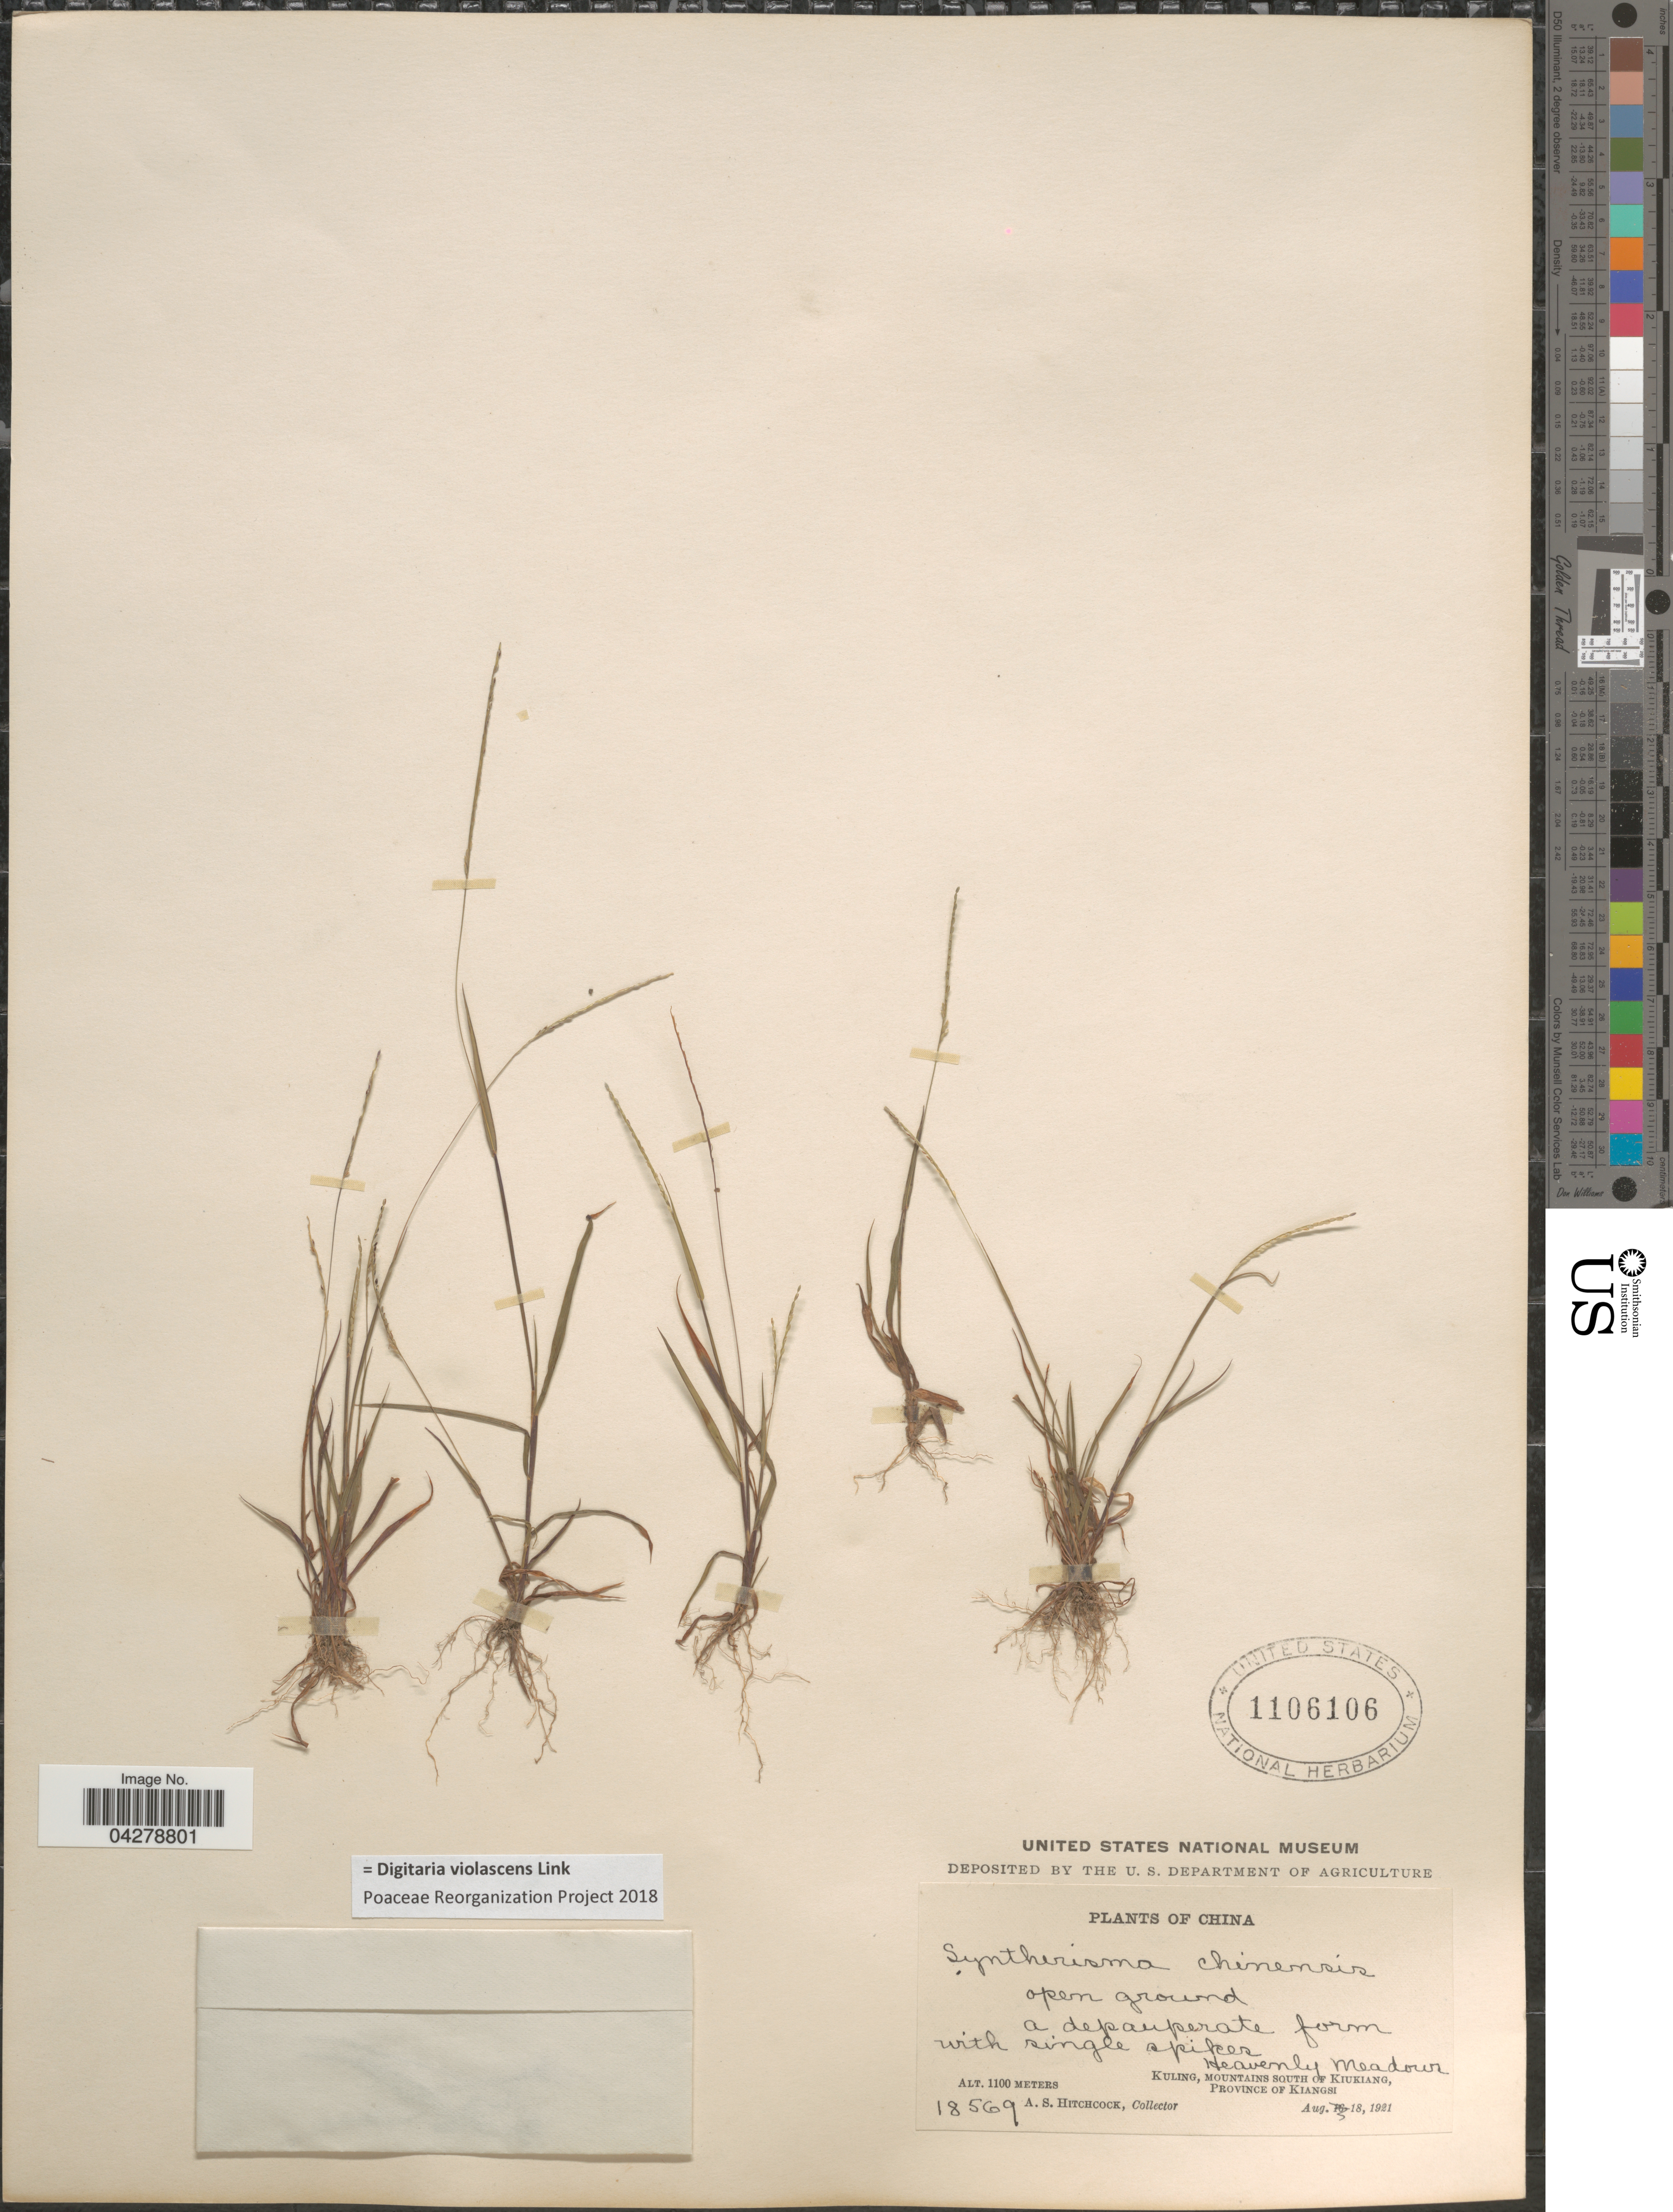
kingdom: Plantae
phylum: Tracheophyta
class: Liliopsida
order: Poales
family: Poaceae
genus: Digitaria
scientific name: Digitaria violascens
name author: Link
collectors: A. S. Hitchcock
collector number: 18569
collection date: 1921-08-18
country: China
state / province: Jiangxi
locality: Heavenly Meadow. Kuling, Mountains South Of Kiukiang, Province Of Kiangsi.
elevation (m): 1100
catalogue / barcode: US 1106106